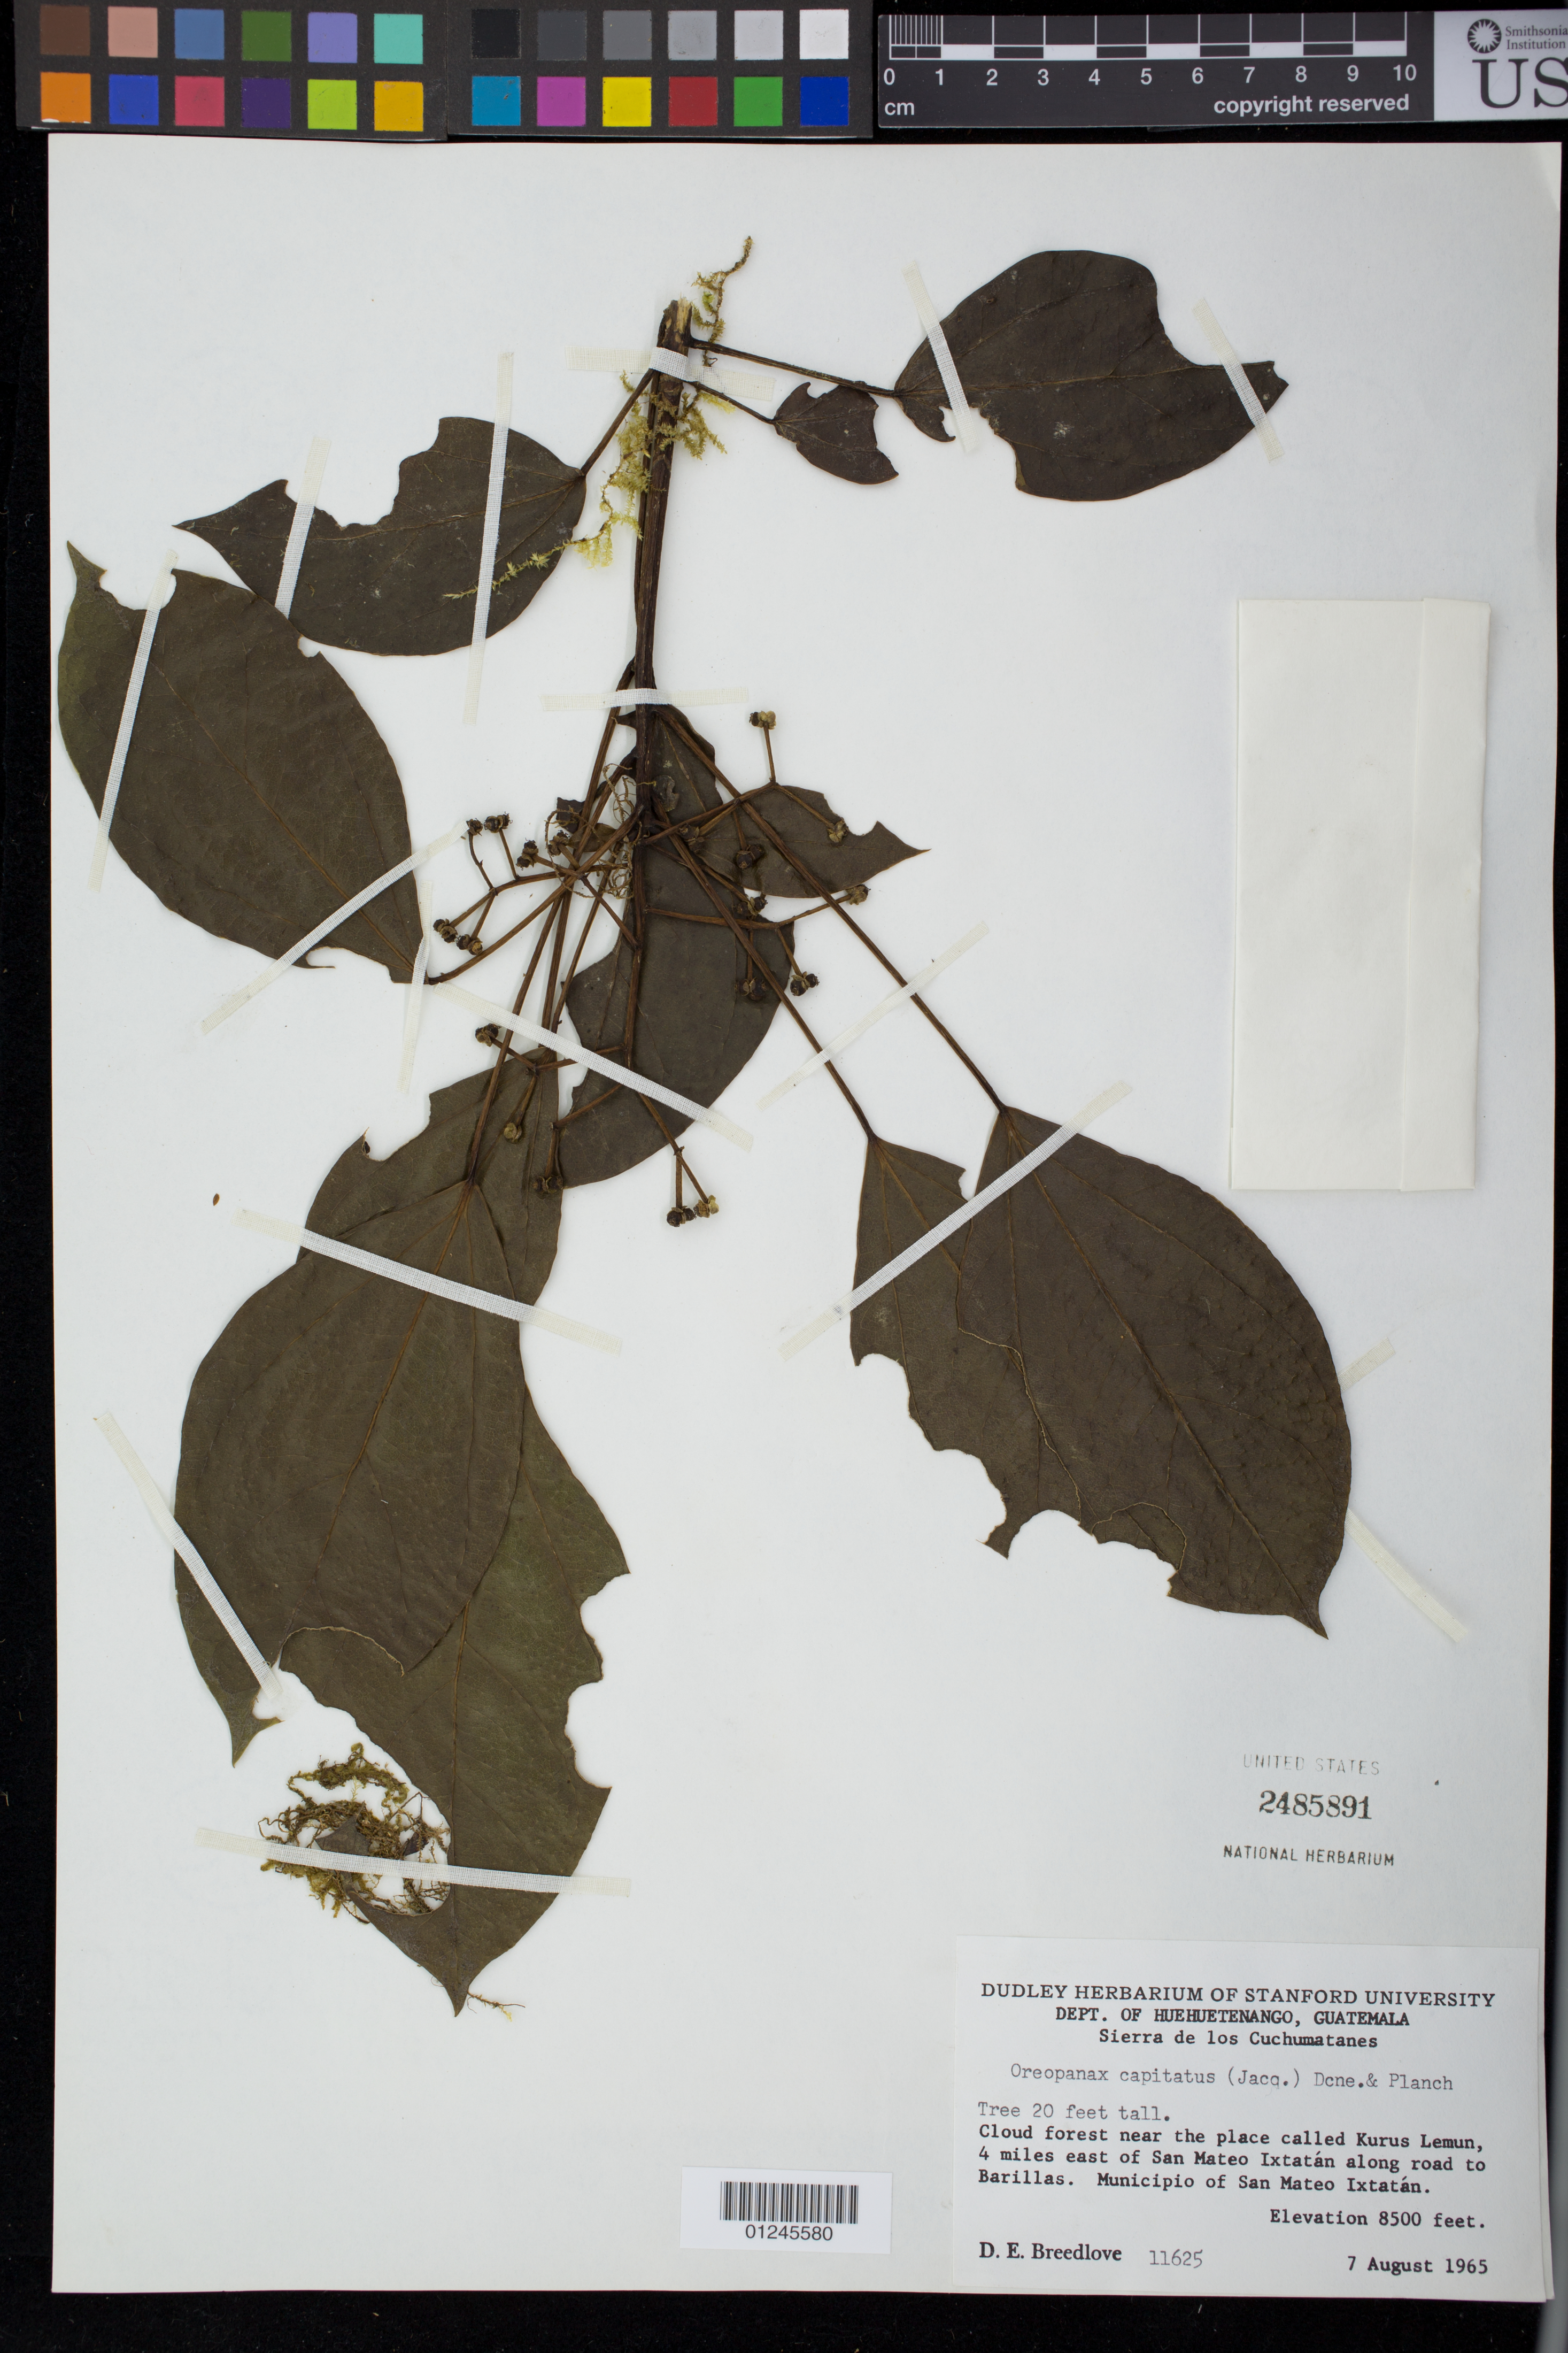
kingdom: Plantae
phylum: Tracheophyta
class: Magnoliopsida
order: Apiales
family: Araliaceae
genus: Oreopanax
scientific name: Oreopanax capitatus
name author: (Jacq.) Decne. & Planch.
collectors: D. E. Breedlove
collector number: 11625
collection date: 1965-08-07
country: Guatemala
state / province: Huehuetenango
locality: Cloud forest near the place called Kurus Lemun, 4 miles east of San Mateo Ixtatan along road to Barillas. Municipio of San Mateo Ixtatan. Sierraa de los Cochumatanes.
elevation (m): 2591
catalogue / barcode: US 2485891